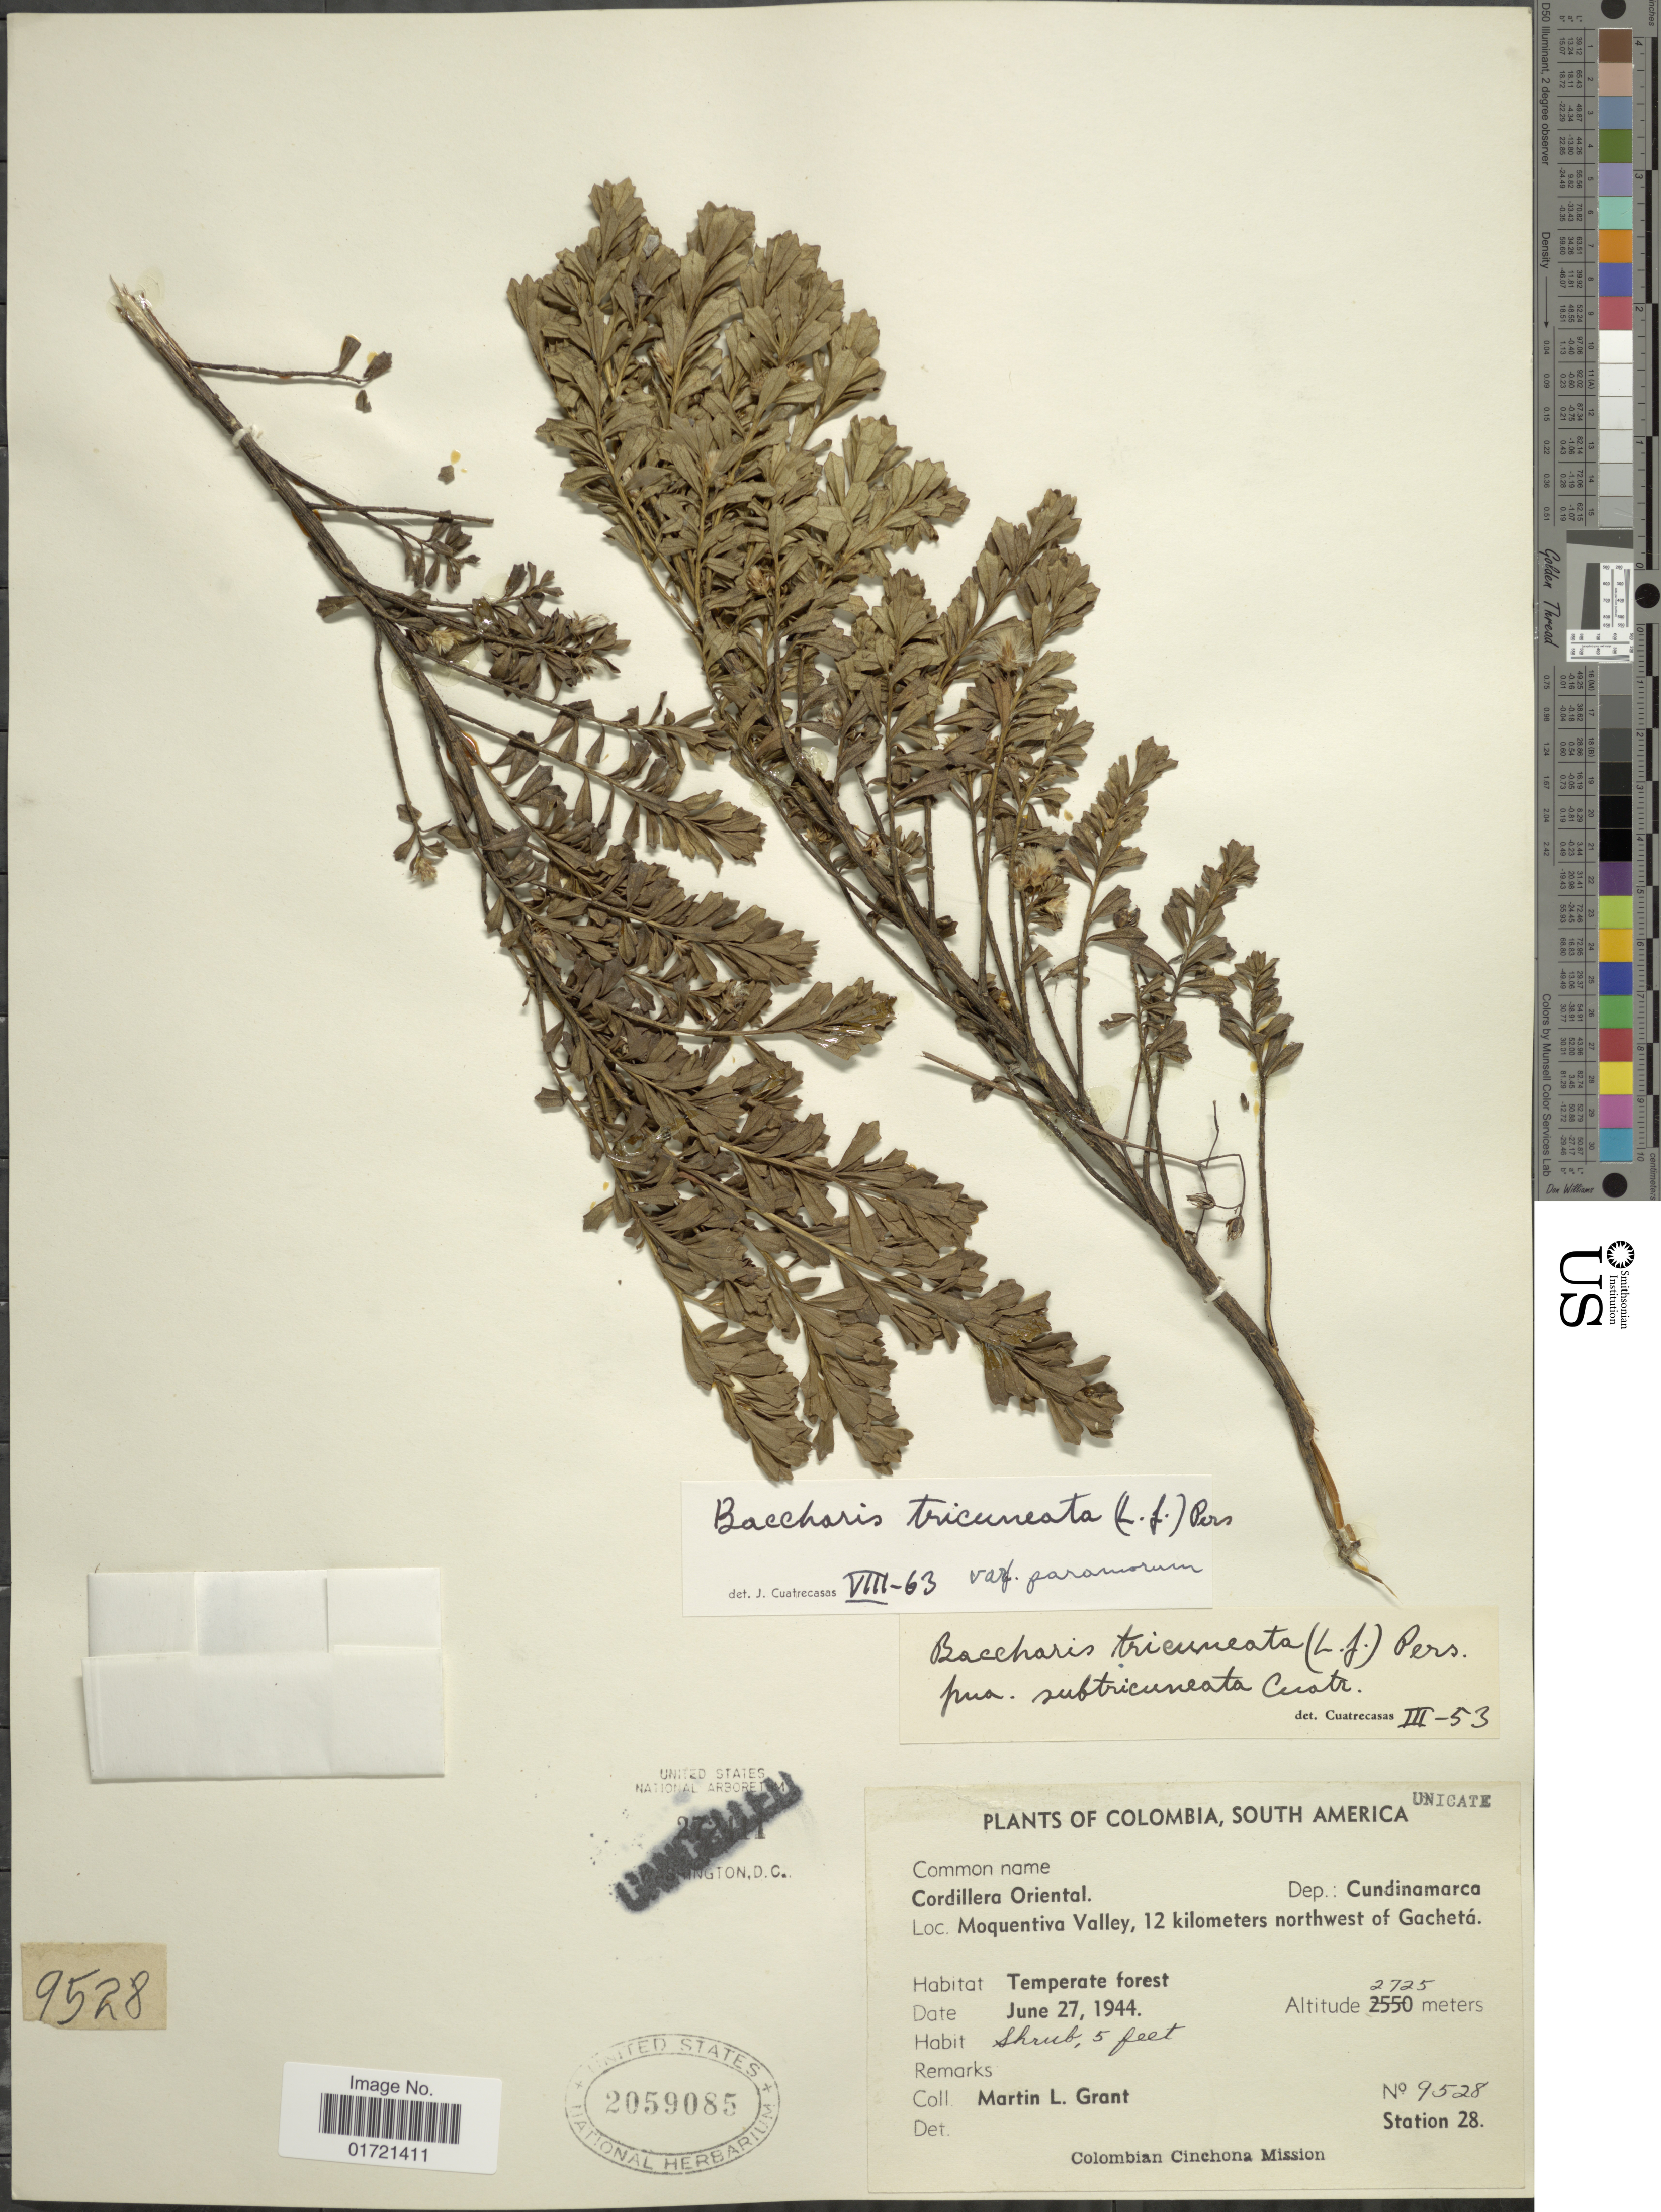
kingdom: Plantae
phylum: Tracheophyta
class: Magnoliopsida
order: Asterales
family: Asteraceae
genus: Baccharis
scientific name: Baccharis tricuneata var. paramorum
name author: Cuatrec.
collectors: M. L. Grant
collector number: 9528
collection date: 1944-06-27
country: Colombia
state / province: Cundinamarca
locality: Cordillera Oriental. Dep.: Cundinamarca. Moquentiva Valley, 12 kilometers northwest of Gachetá.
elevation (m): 2725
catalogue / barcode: US 2059085